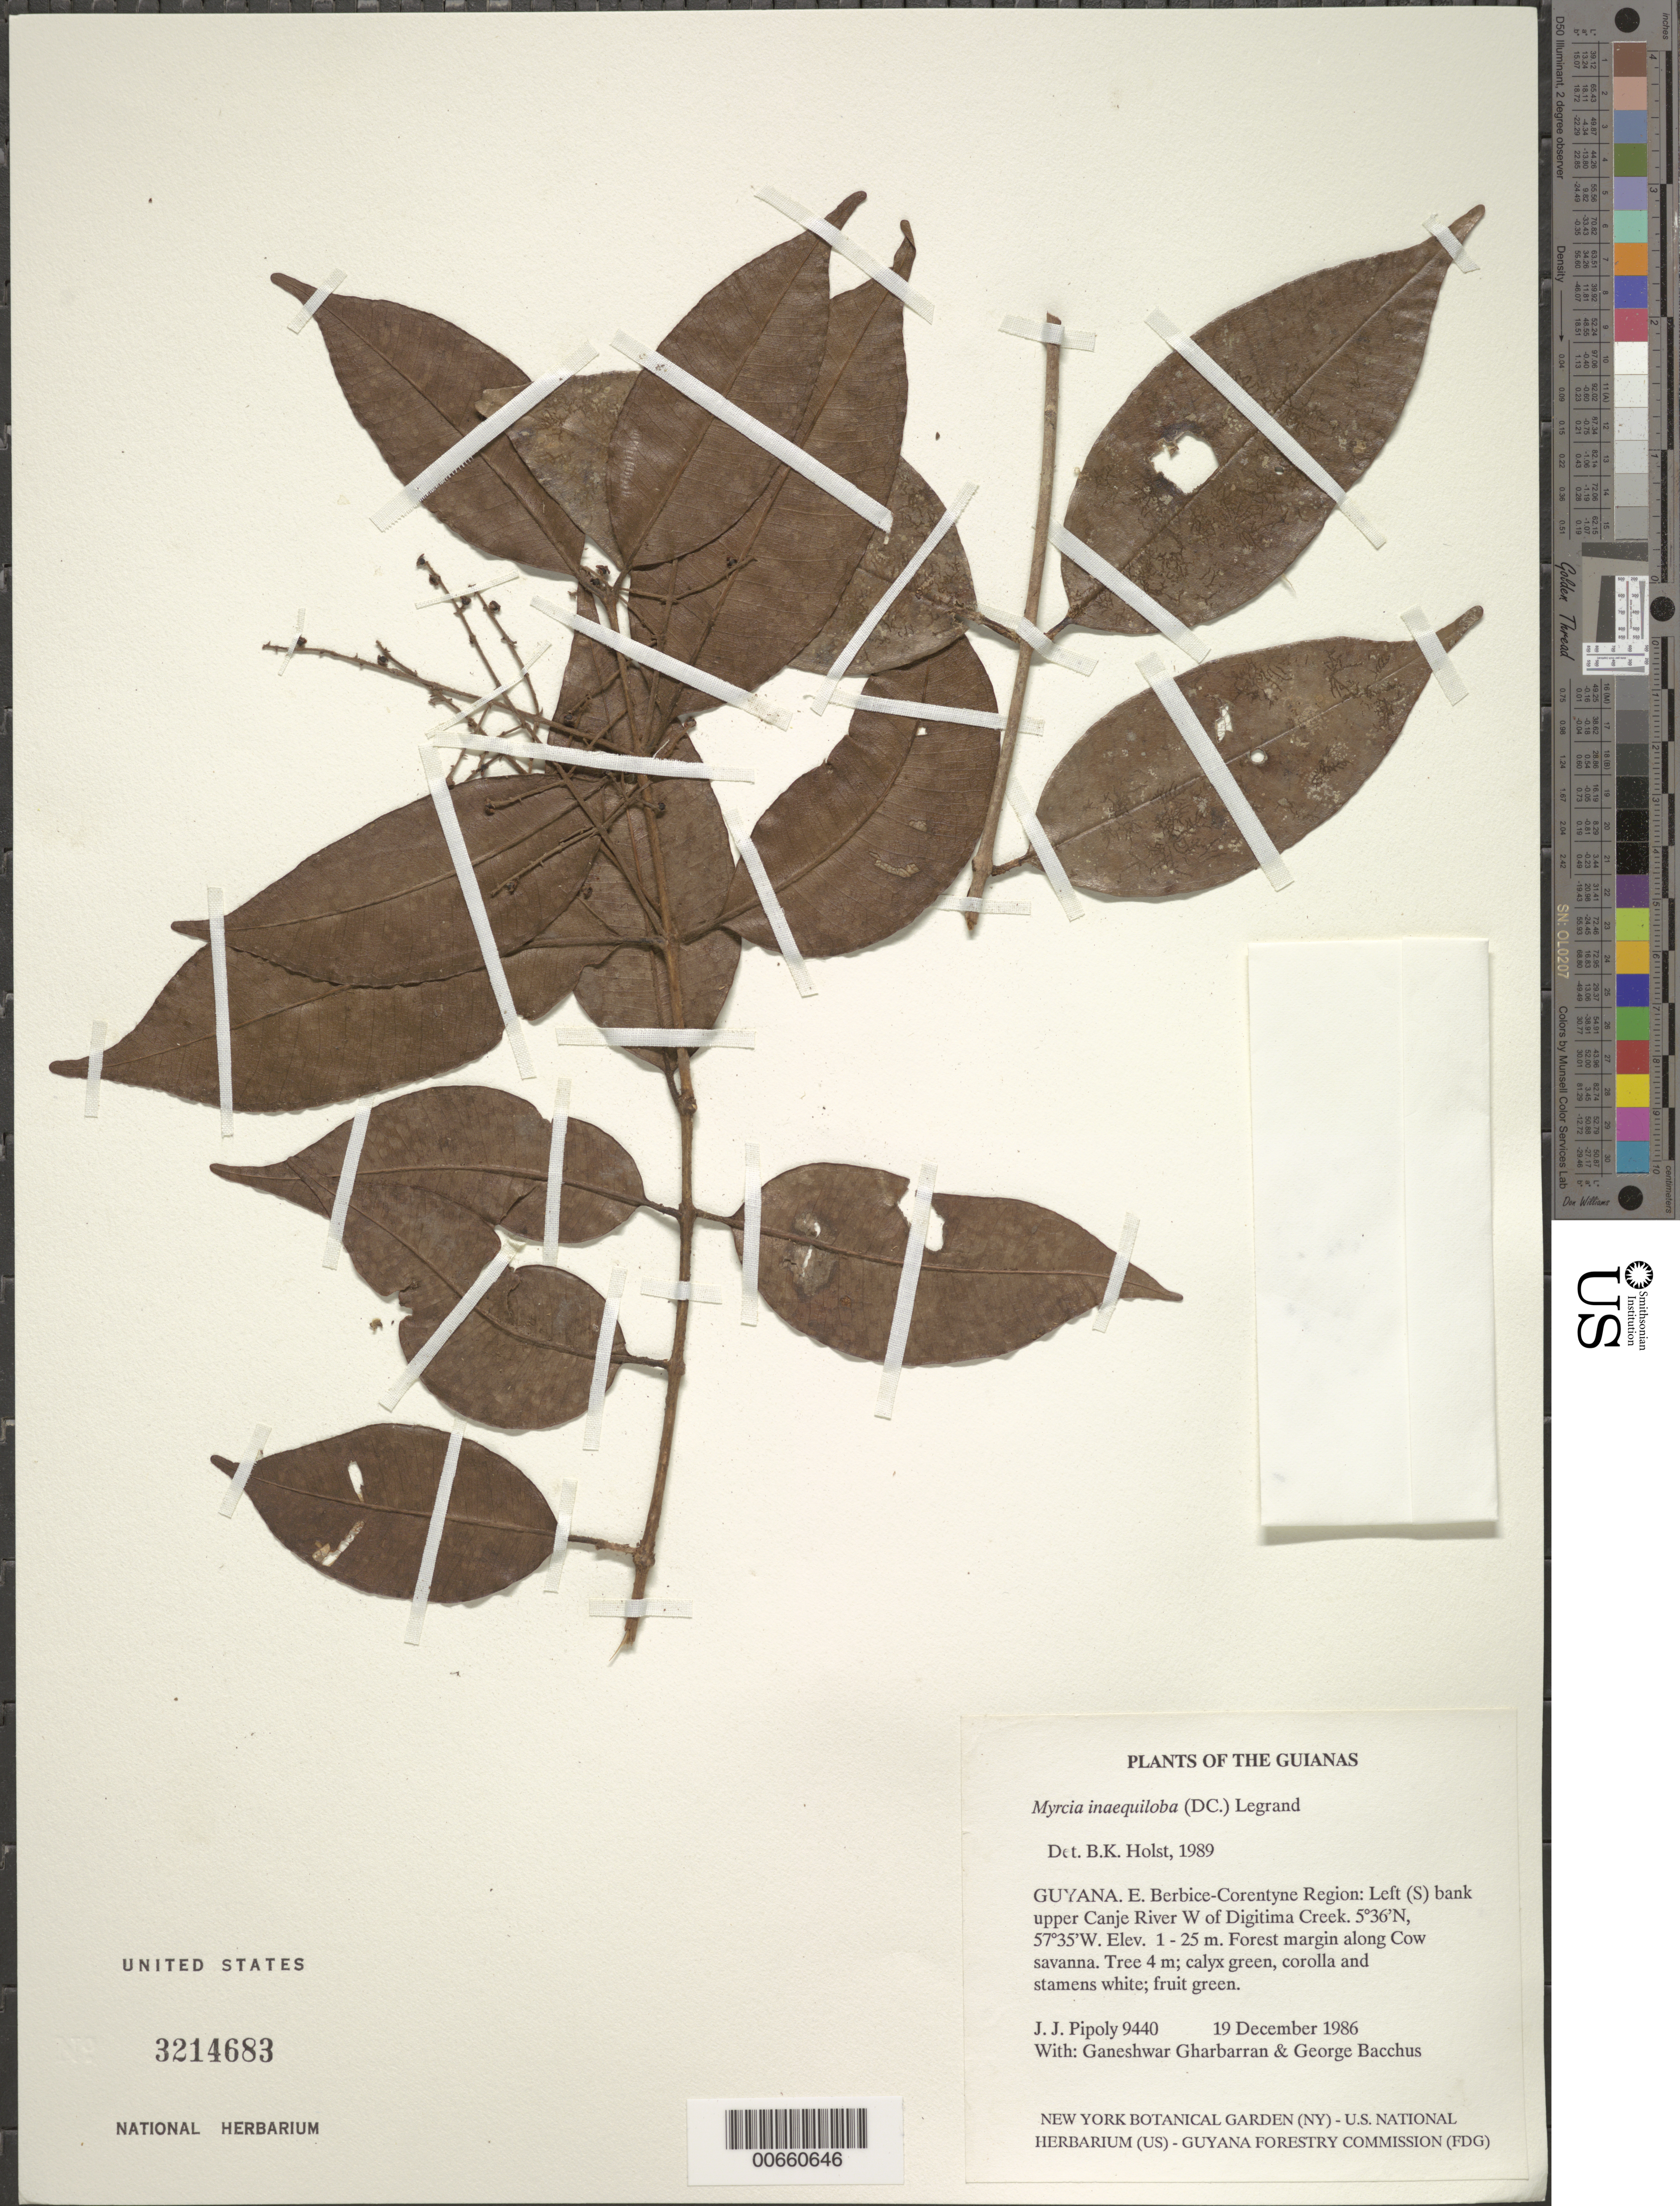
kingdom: Plantae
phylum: Tracheophyta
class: Magnoliopsida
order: Myrtales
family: Myrtaceae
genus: Myrcia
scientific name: Myrcia inaequiloba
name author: (DC.) D. Legrand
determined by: Holst, Bruce K.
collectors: J. J. Pipoly, G. Gharbarran & G. Bacchus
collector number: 9440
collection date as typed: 19 December 1986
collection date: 1986-12-19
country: Guyana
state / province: E. Berbice-Corentyne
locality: Left (S) bank upper Canje River W of Digitima Creek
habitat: Forest margin along Cow savanna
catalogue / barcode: US 3214683